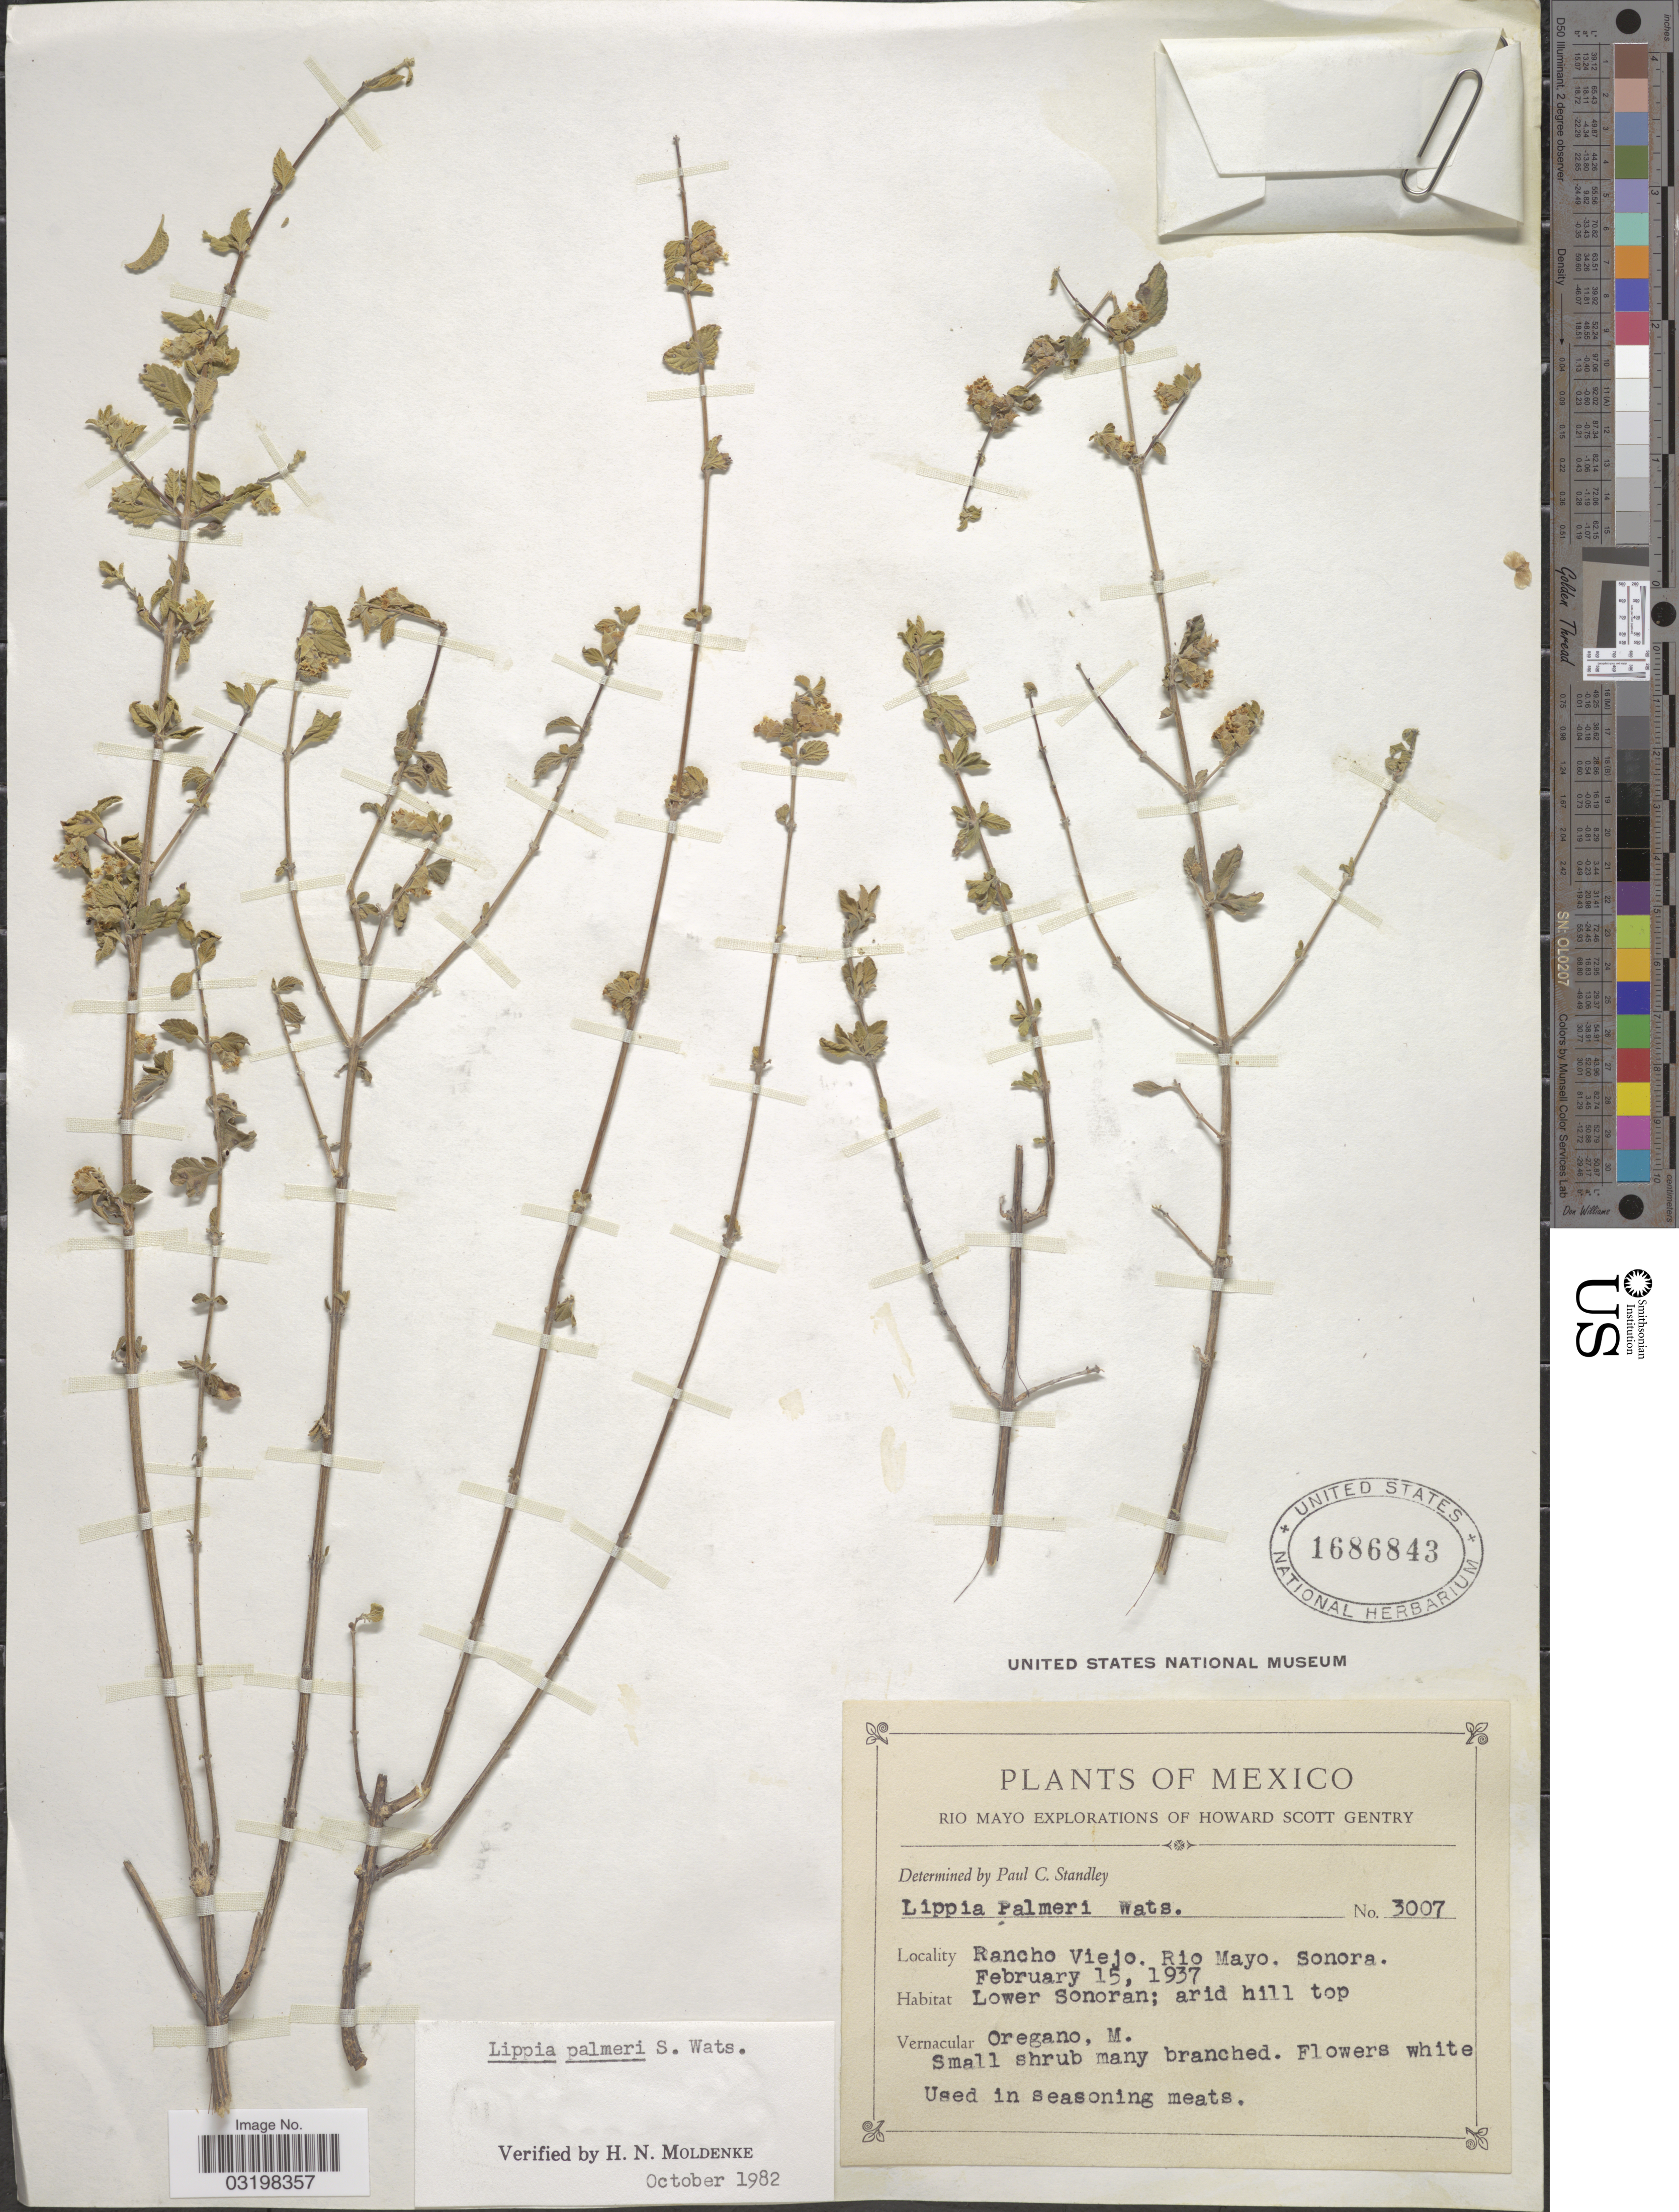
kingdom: Plantae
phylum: Tracheophyta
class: Magnoliopsida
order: Lamiales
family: Verbenaceae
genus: Lippia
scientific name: Lippia palmeri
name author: S. Watson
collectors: H. S. Gentry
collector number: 3007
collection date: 1937-02-15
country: Mexico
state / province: Sonora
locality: Rio Mayo. Rancho Viejo. Lower Sonoran; arid hill top.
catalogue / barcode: US 1686843